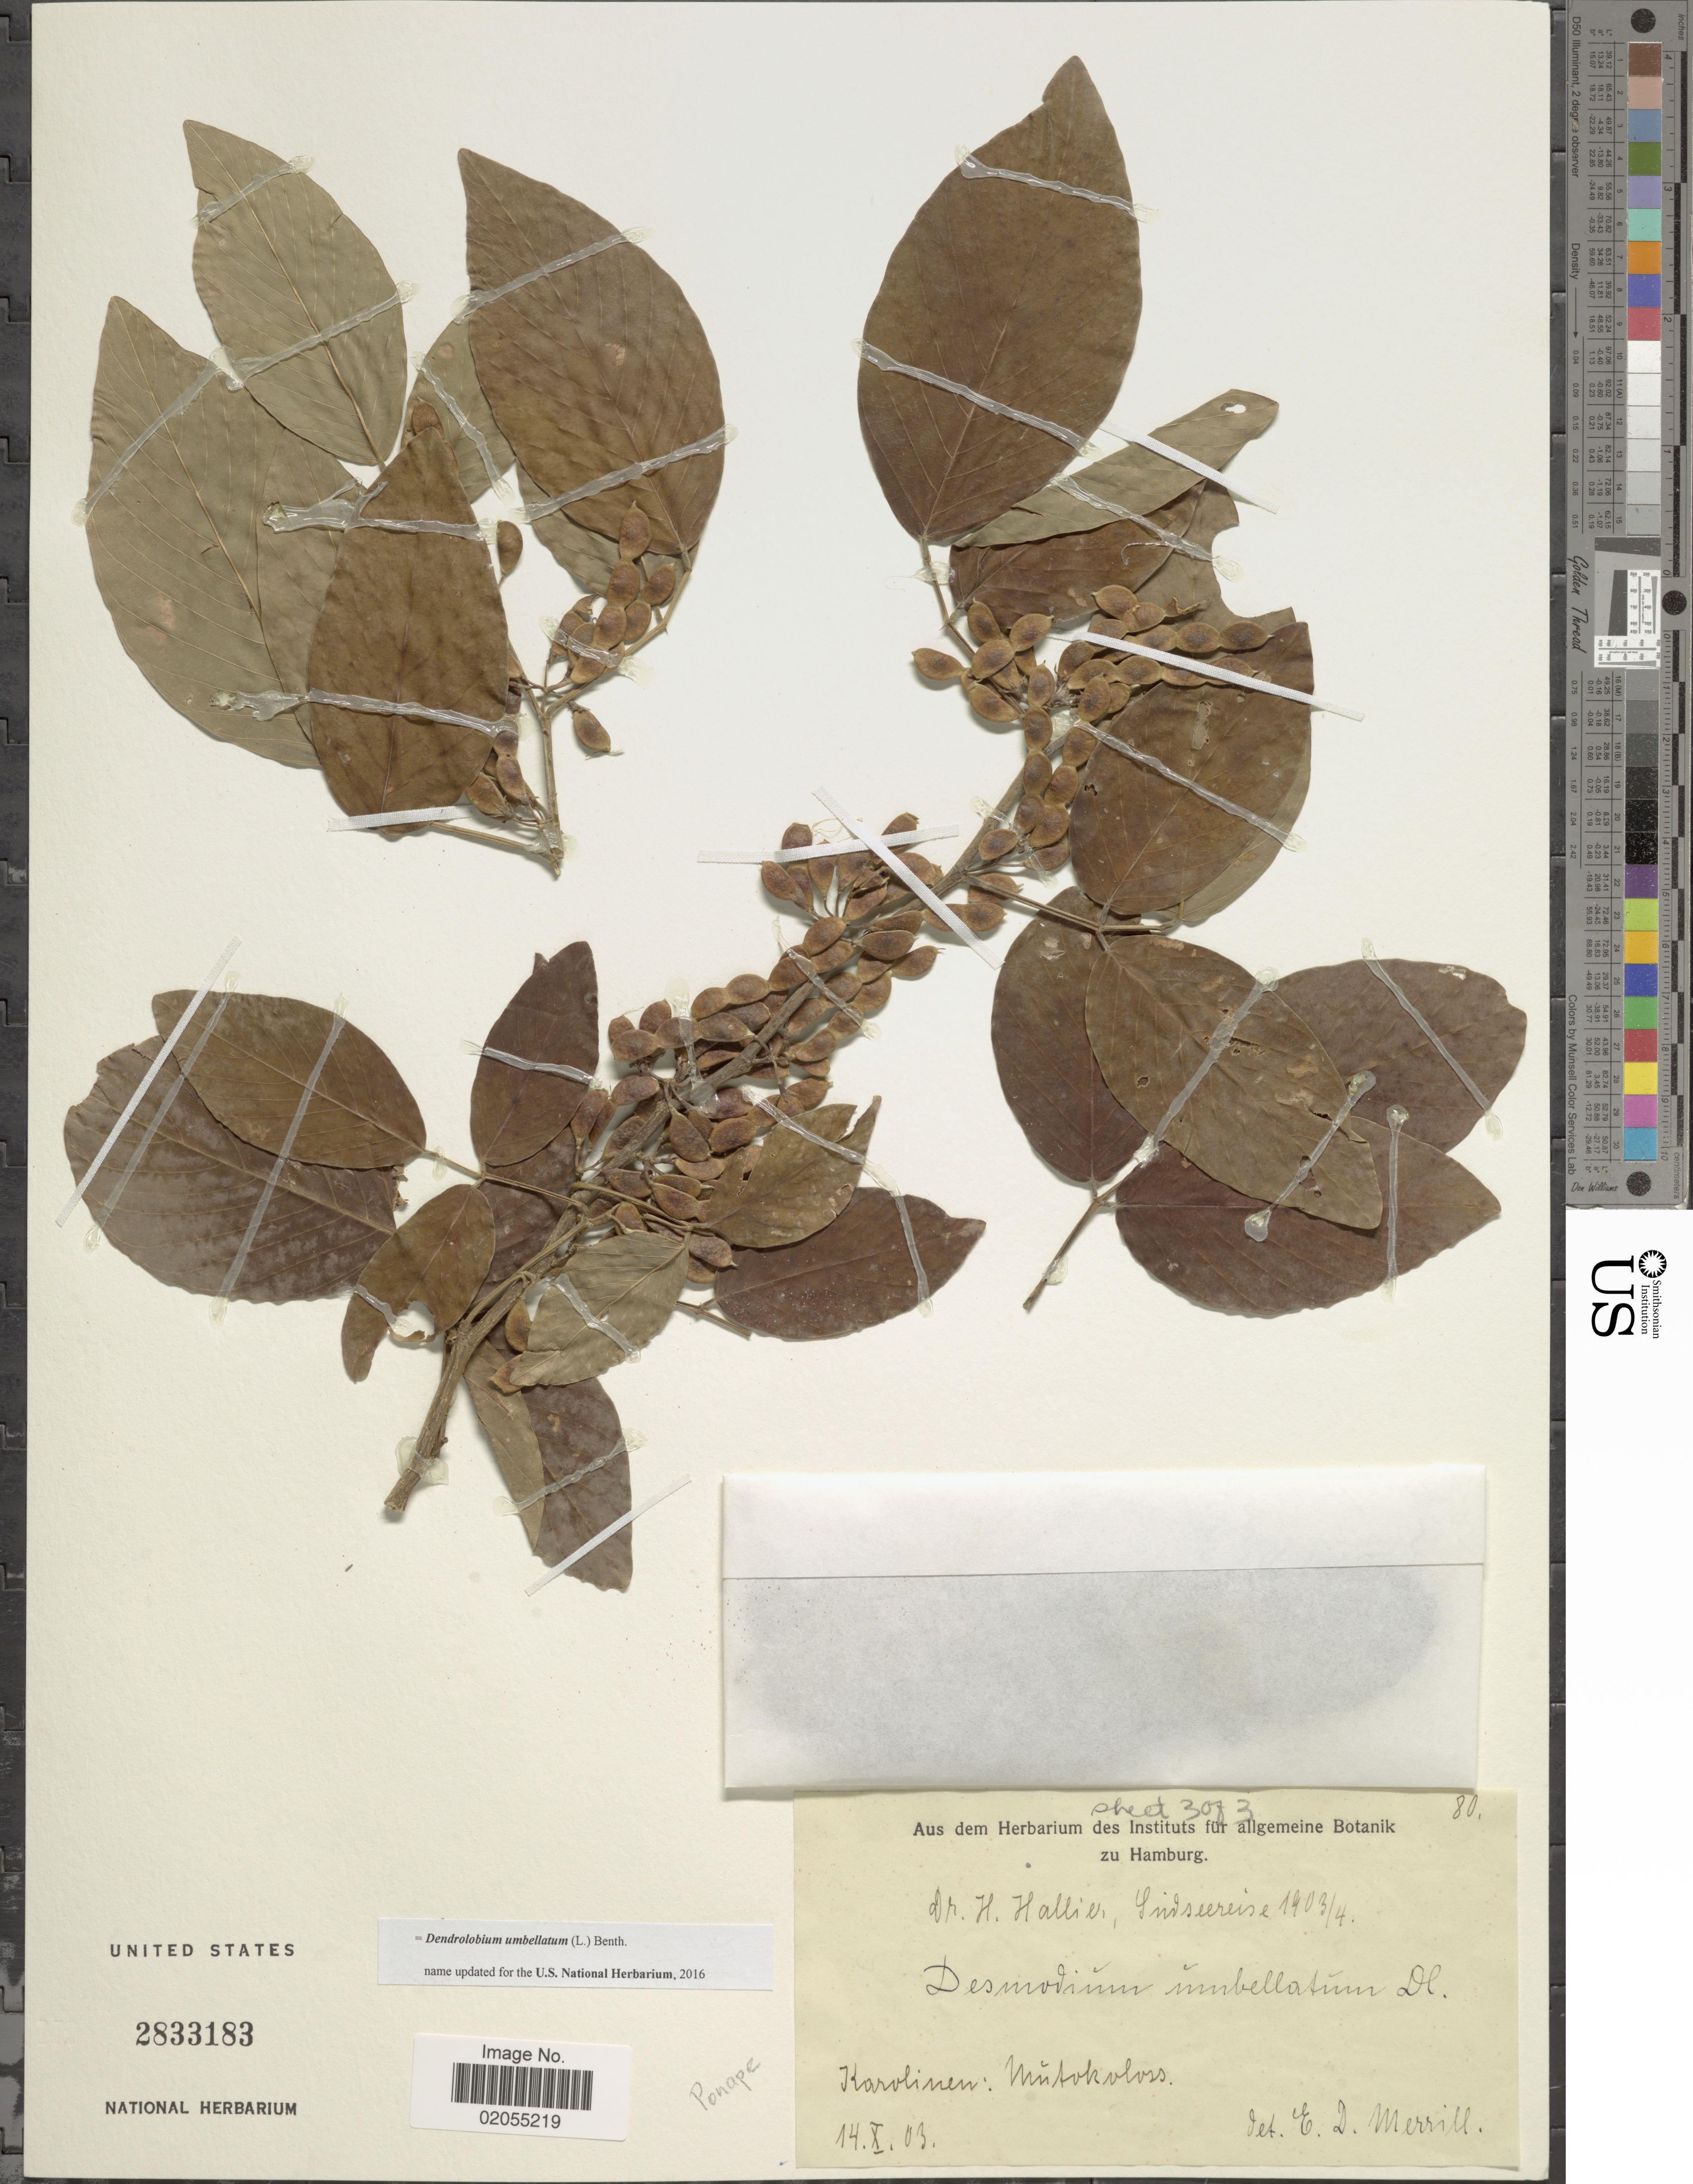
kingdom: Plantae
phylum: Tracheophyta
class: Magnoliopsida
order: Fabales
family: Fabaceae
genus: Dendrolobium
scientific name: Dendrolobium umbellatum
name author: (L.) Benth.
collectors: H. G. Hallier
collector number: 80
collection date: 1903-10-14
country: Micronesia, Federated States of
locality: Karolinen, Untokoloss [interpreted]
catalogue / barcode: US 2833183